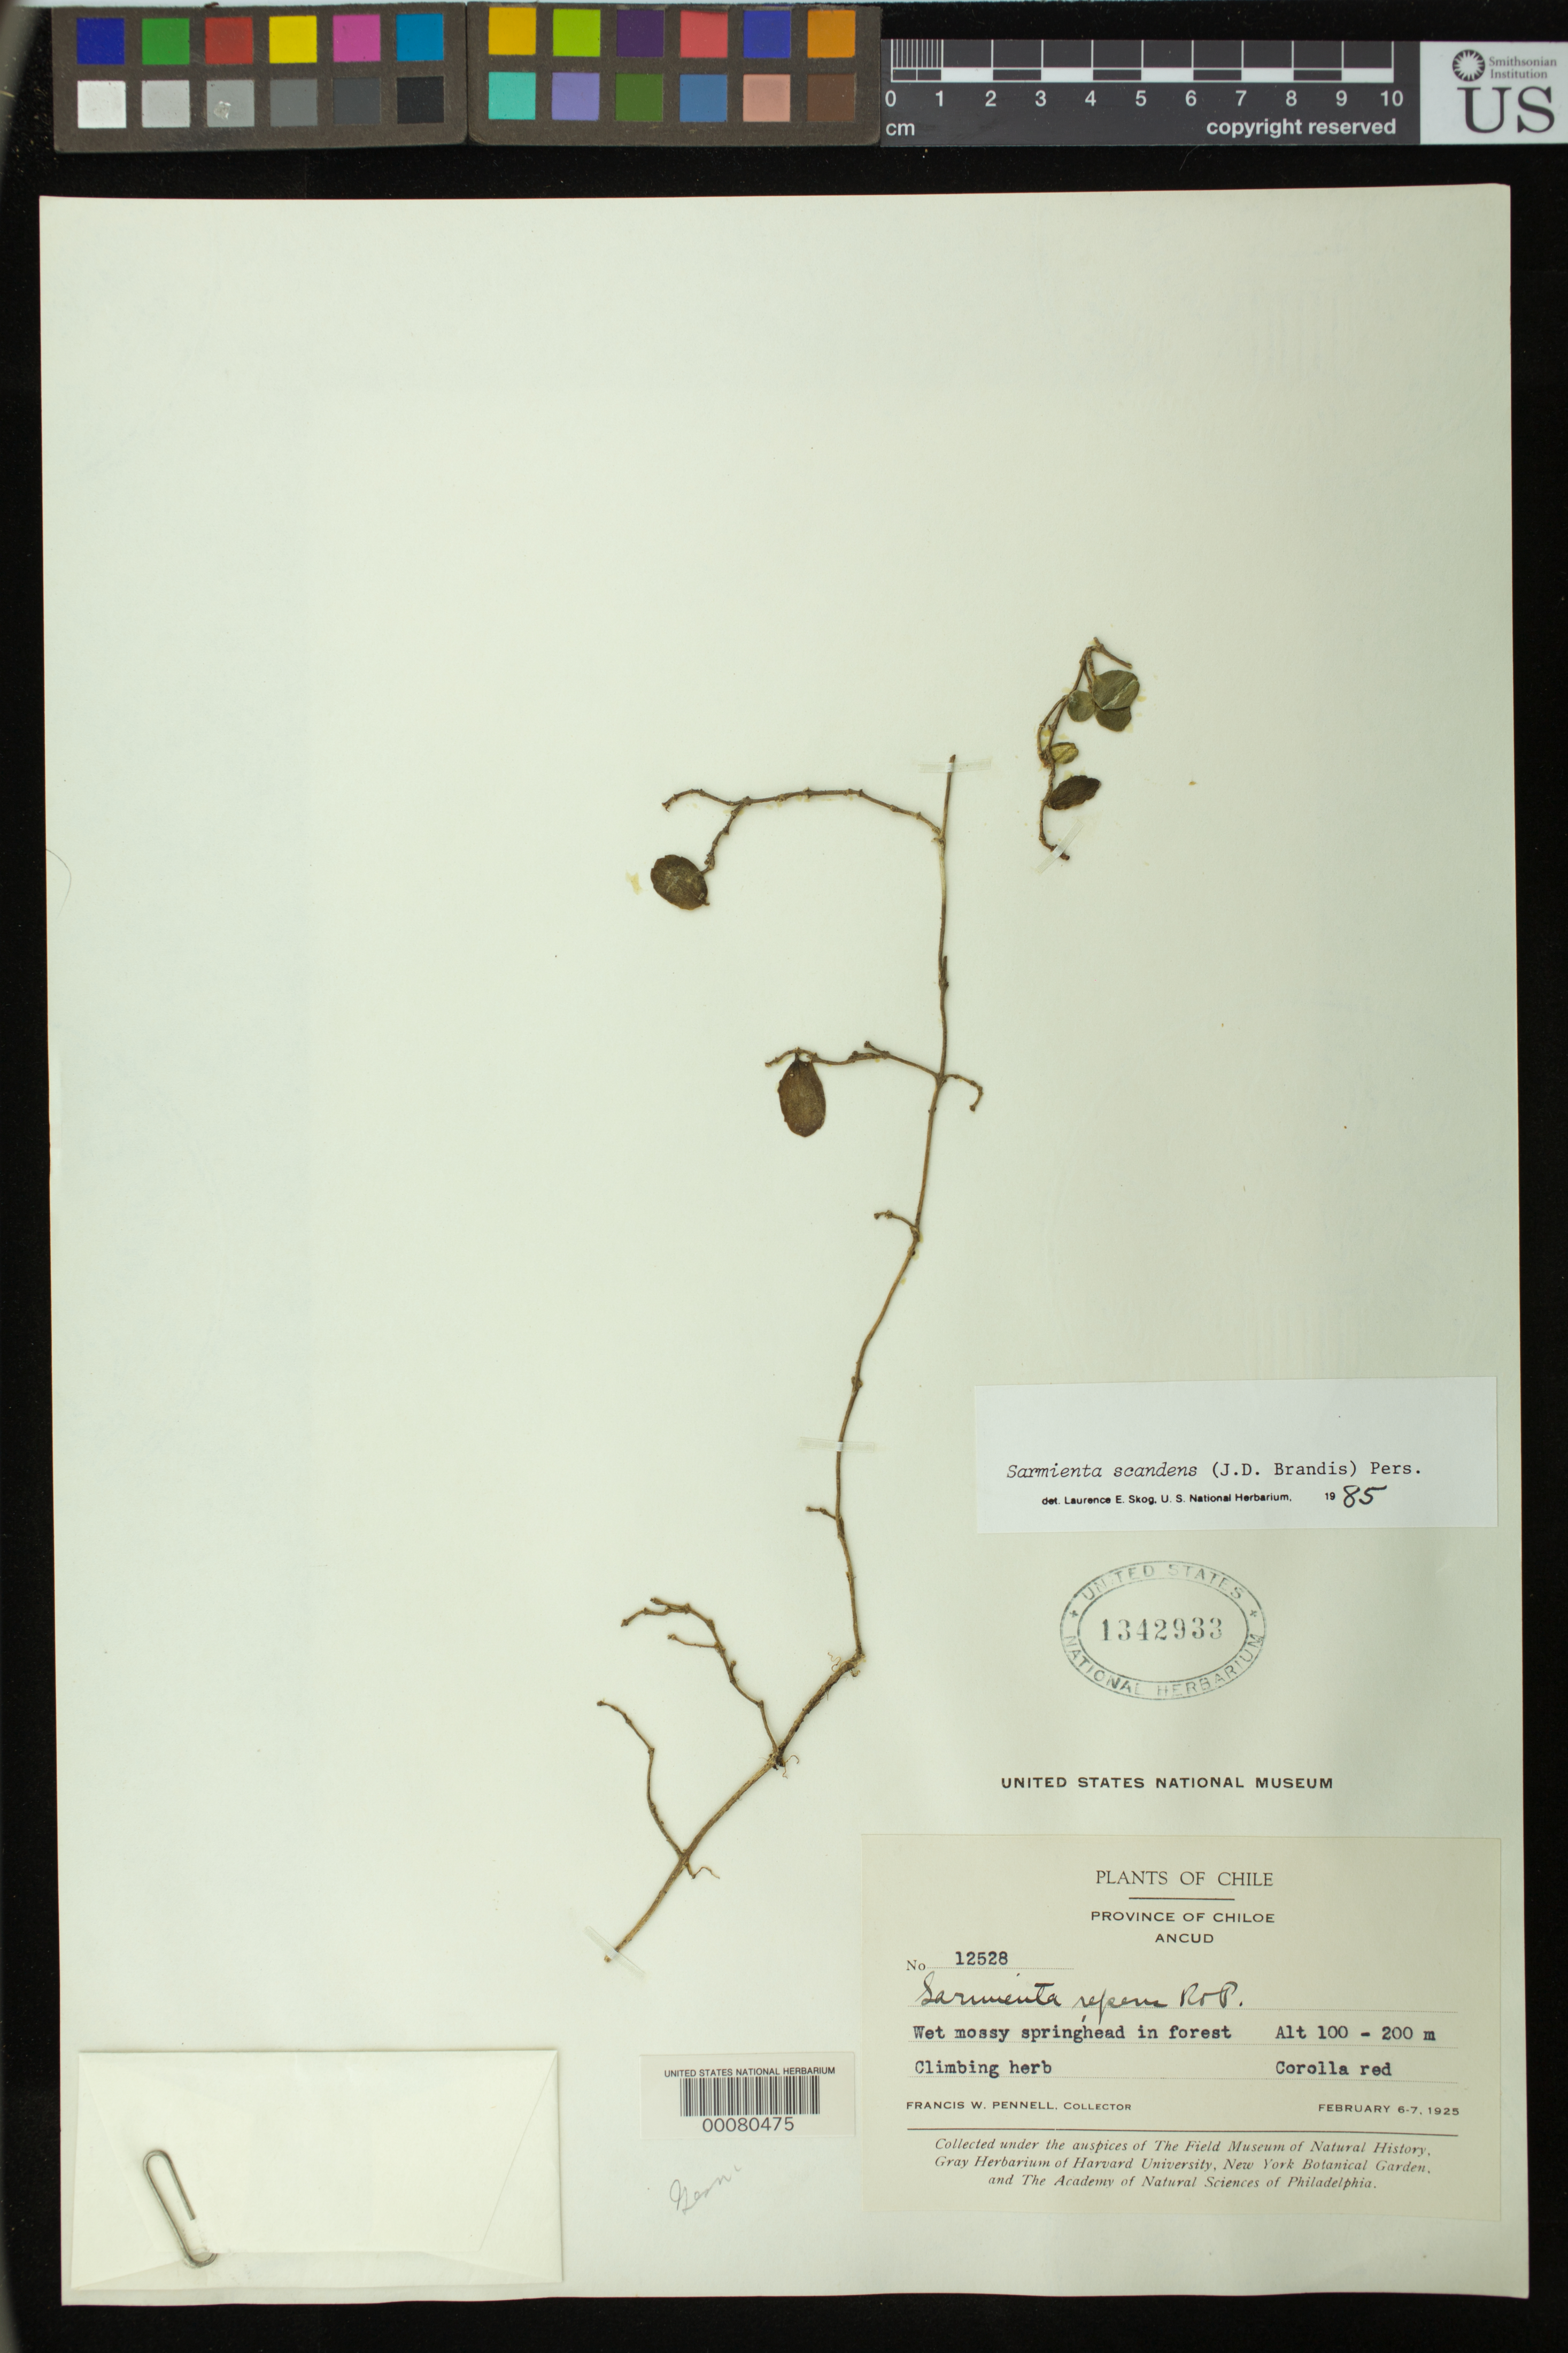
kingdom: Plantae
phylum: Tracheophyta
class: Magnoliopsida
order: Lamiales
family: Gesneriaceae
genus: Sarmienta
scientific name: Sarmienta scandens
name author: (J.D. Brandis) Pers.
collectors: F. W. Pennell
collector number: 12528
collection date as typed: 6-7 Feb 1925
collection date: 1925-02-06/1925-02-07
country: Chile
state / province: Los Lagos (X)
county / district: Chiloé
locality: Ancud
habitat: Wet mossy ravine in forest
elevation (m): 100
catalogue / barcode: US 1342933